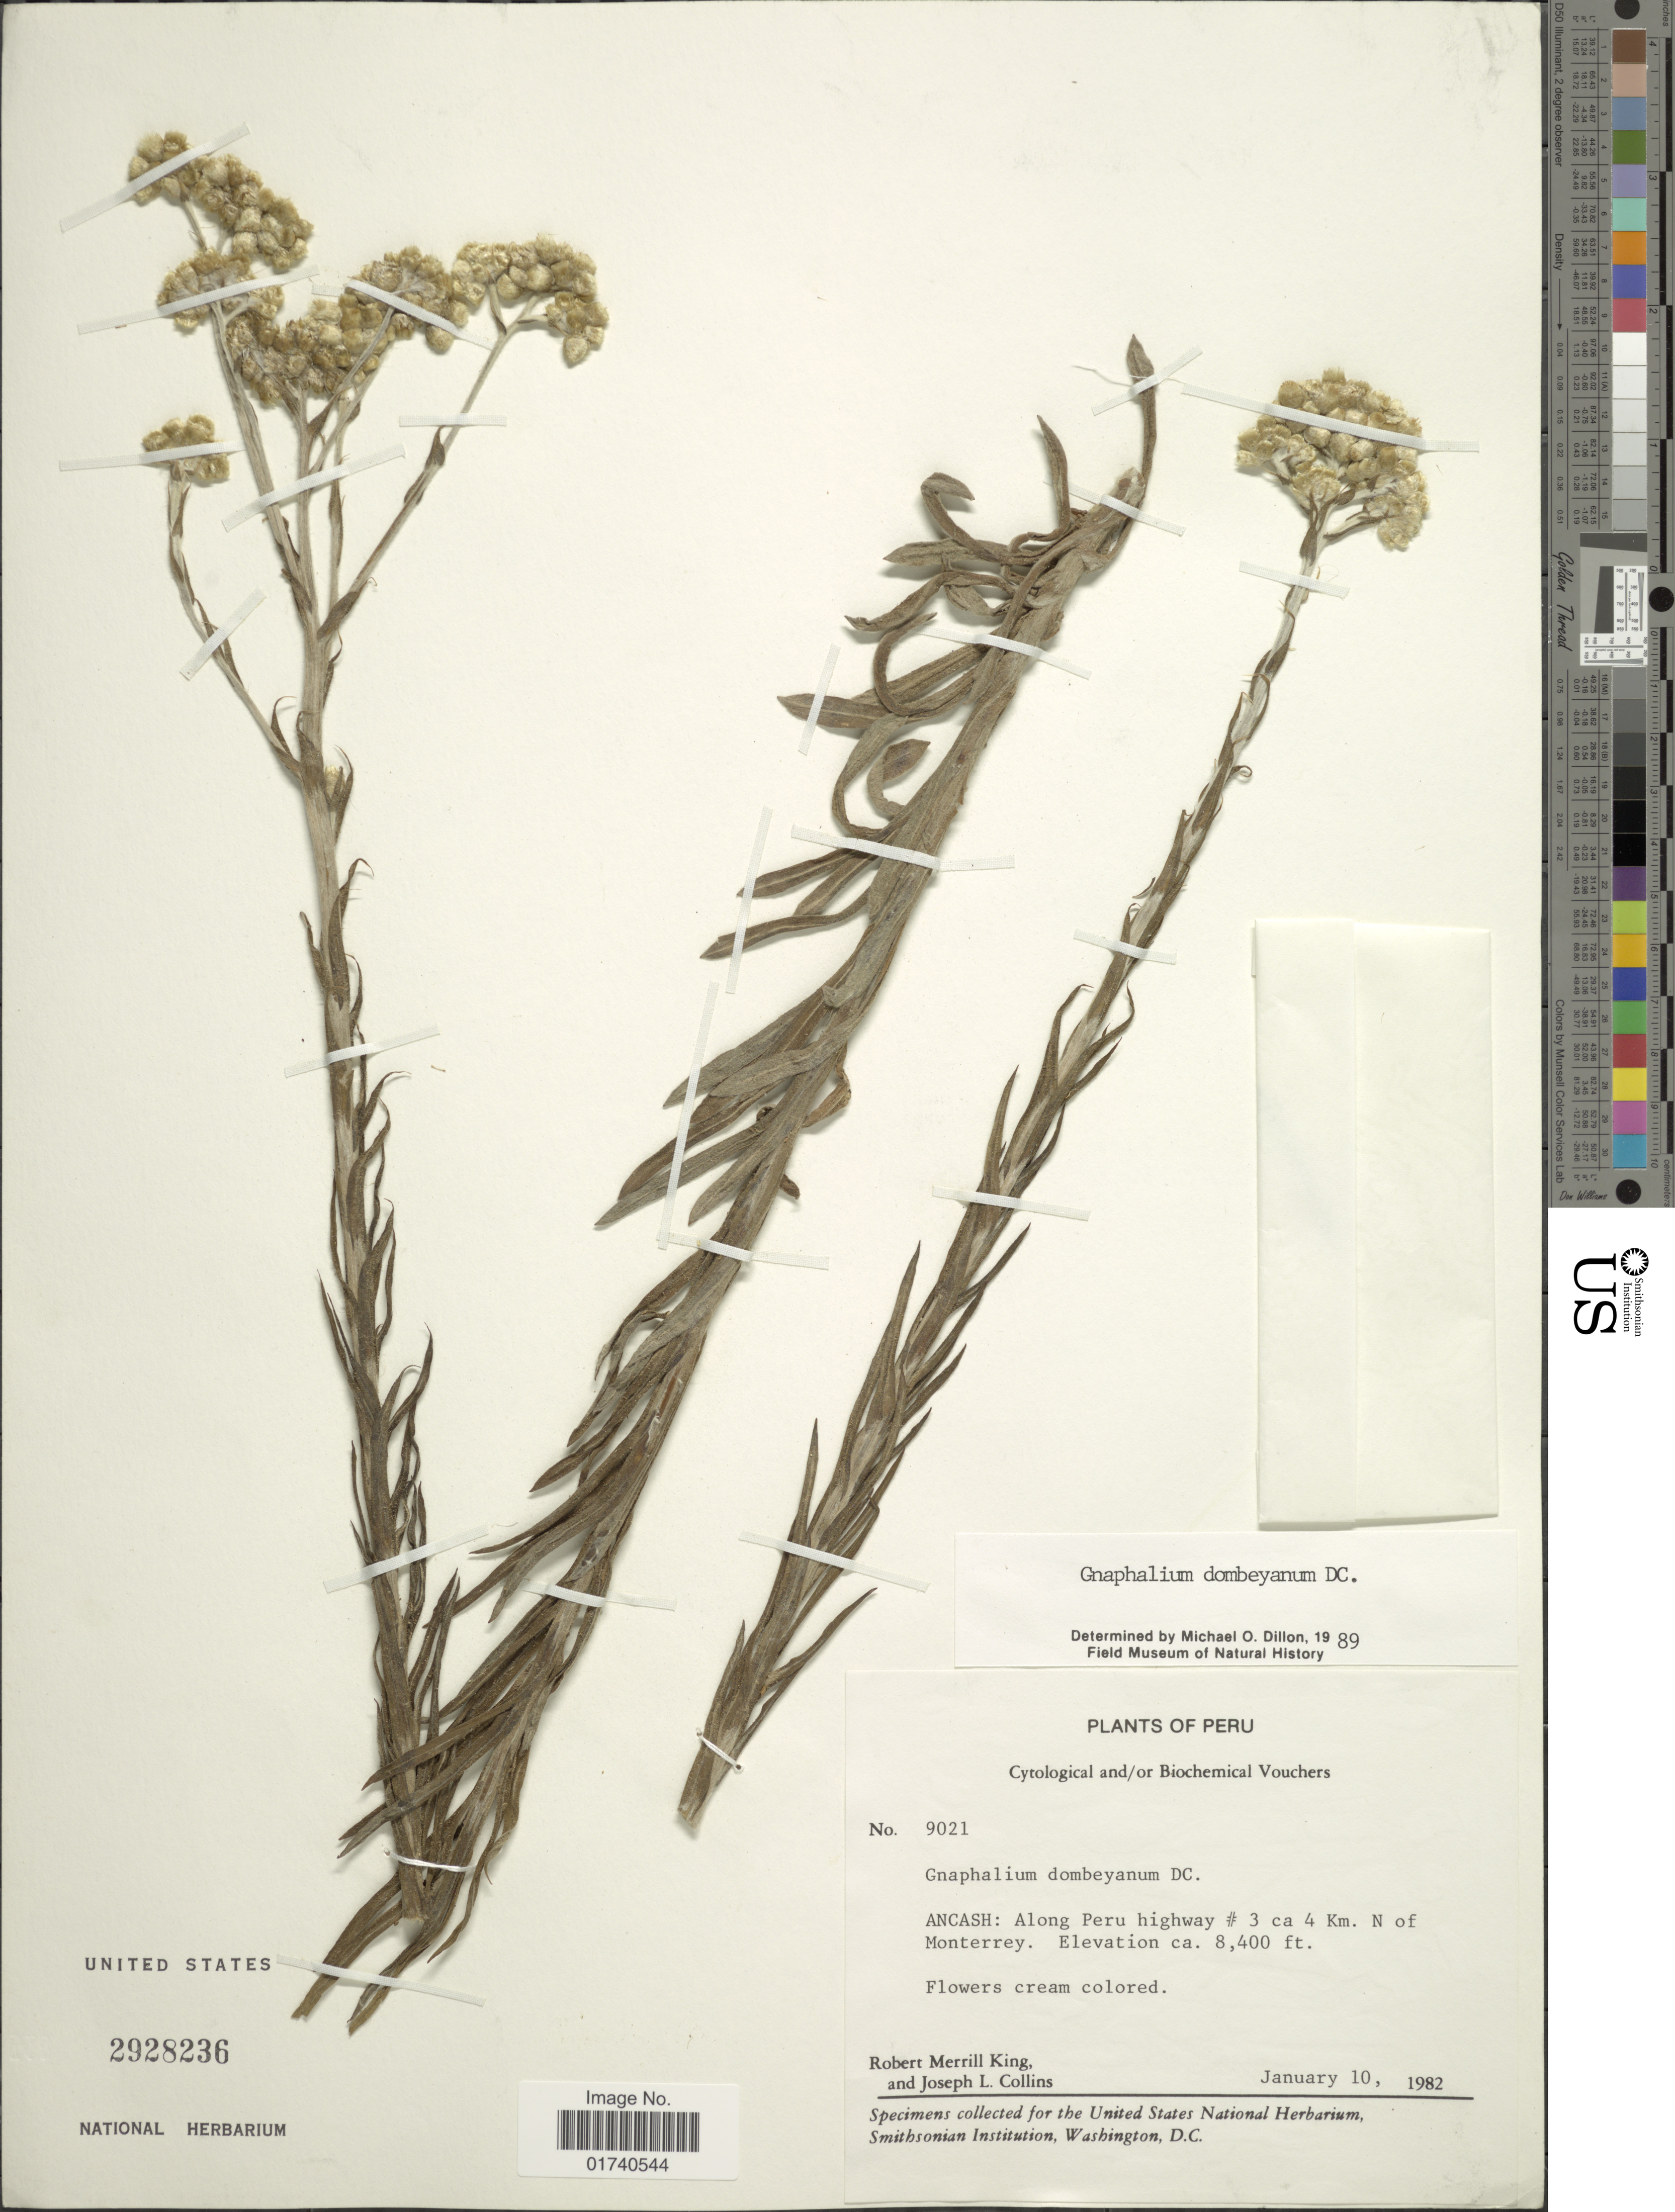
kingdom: Plantae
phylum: Tracheophyta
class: Magnoliopsida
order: Asterales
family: Asteraceae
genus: Pseudognaphalium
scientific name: Pseudognaphalium dombeyanum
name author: (DC.) Anderb.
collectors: R. M. King & J. L. Collins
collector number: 9021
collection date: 1982-01-10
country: Peru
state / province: Ancash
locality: Along Peru highway #3 ca 4 Km. N of Monterrey.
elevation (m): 2560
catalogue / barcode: US 2928236